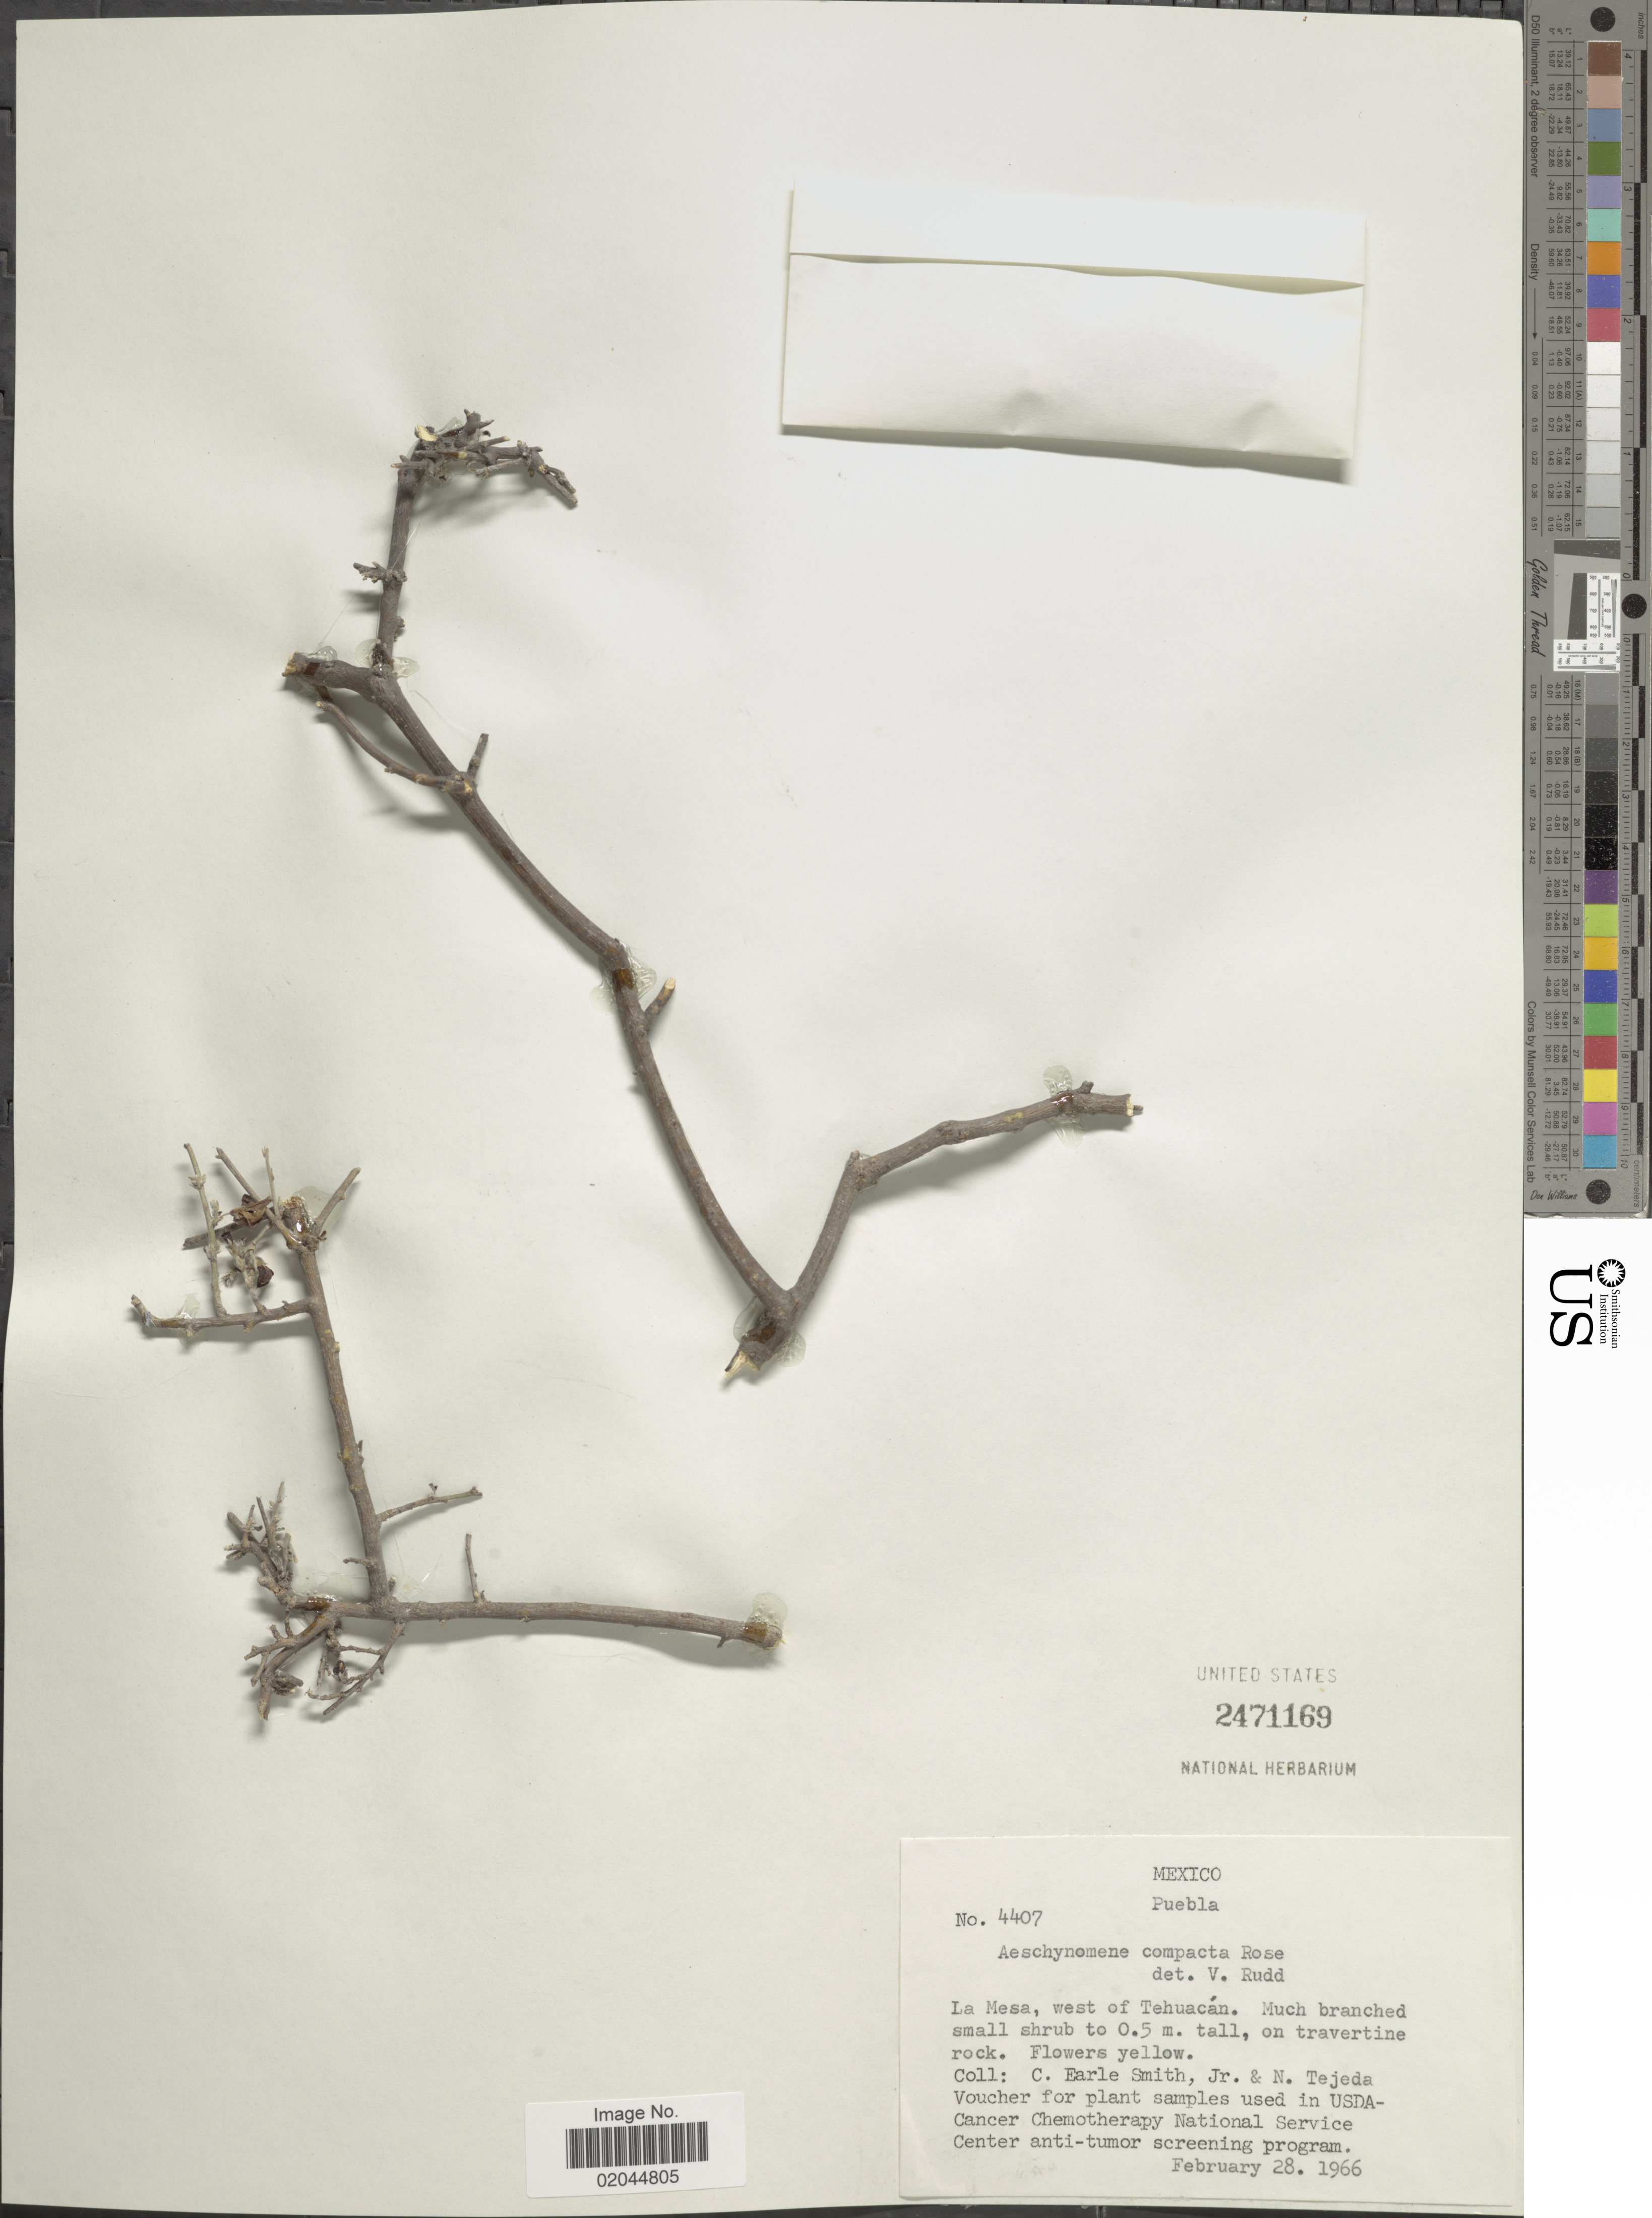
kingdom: Plantae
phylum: Tracheophyta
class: Magnoliopsida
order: Fabales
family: Fabaceae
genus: Aeschynomene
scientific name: Aeschynomene compacta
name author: Rose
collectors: C. E. Smith Jr. & N. Tejeda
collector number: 4407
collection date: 1966-02-28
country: Mexico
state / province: Puebla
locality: La Mesa, west of Tehuacan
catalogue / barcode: US 2471169